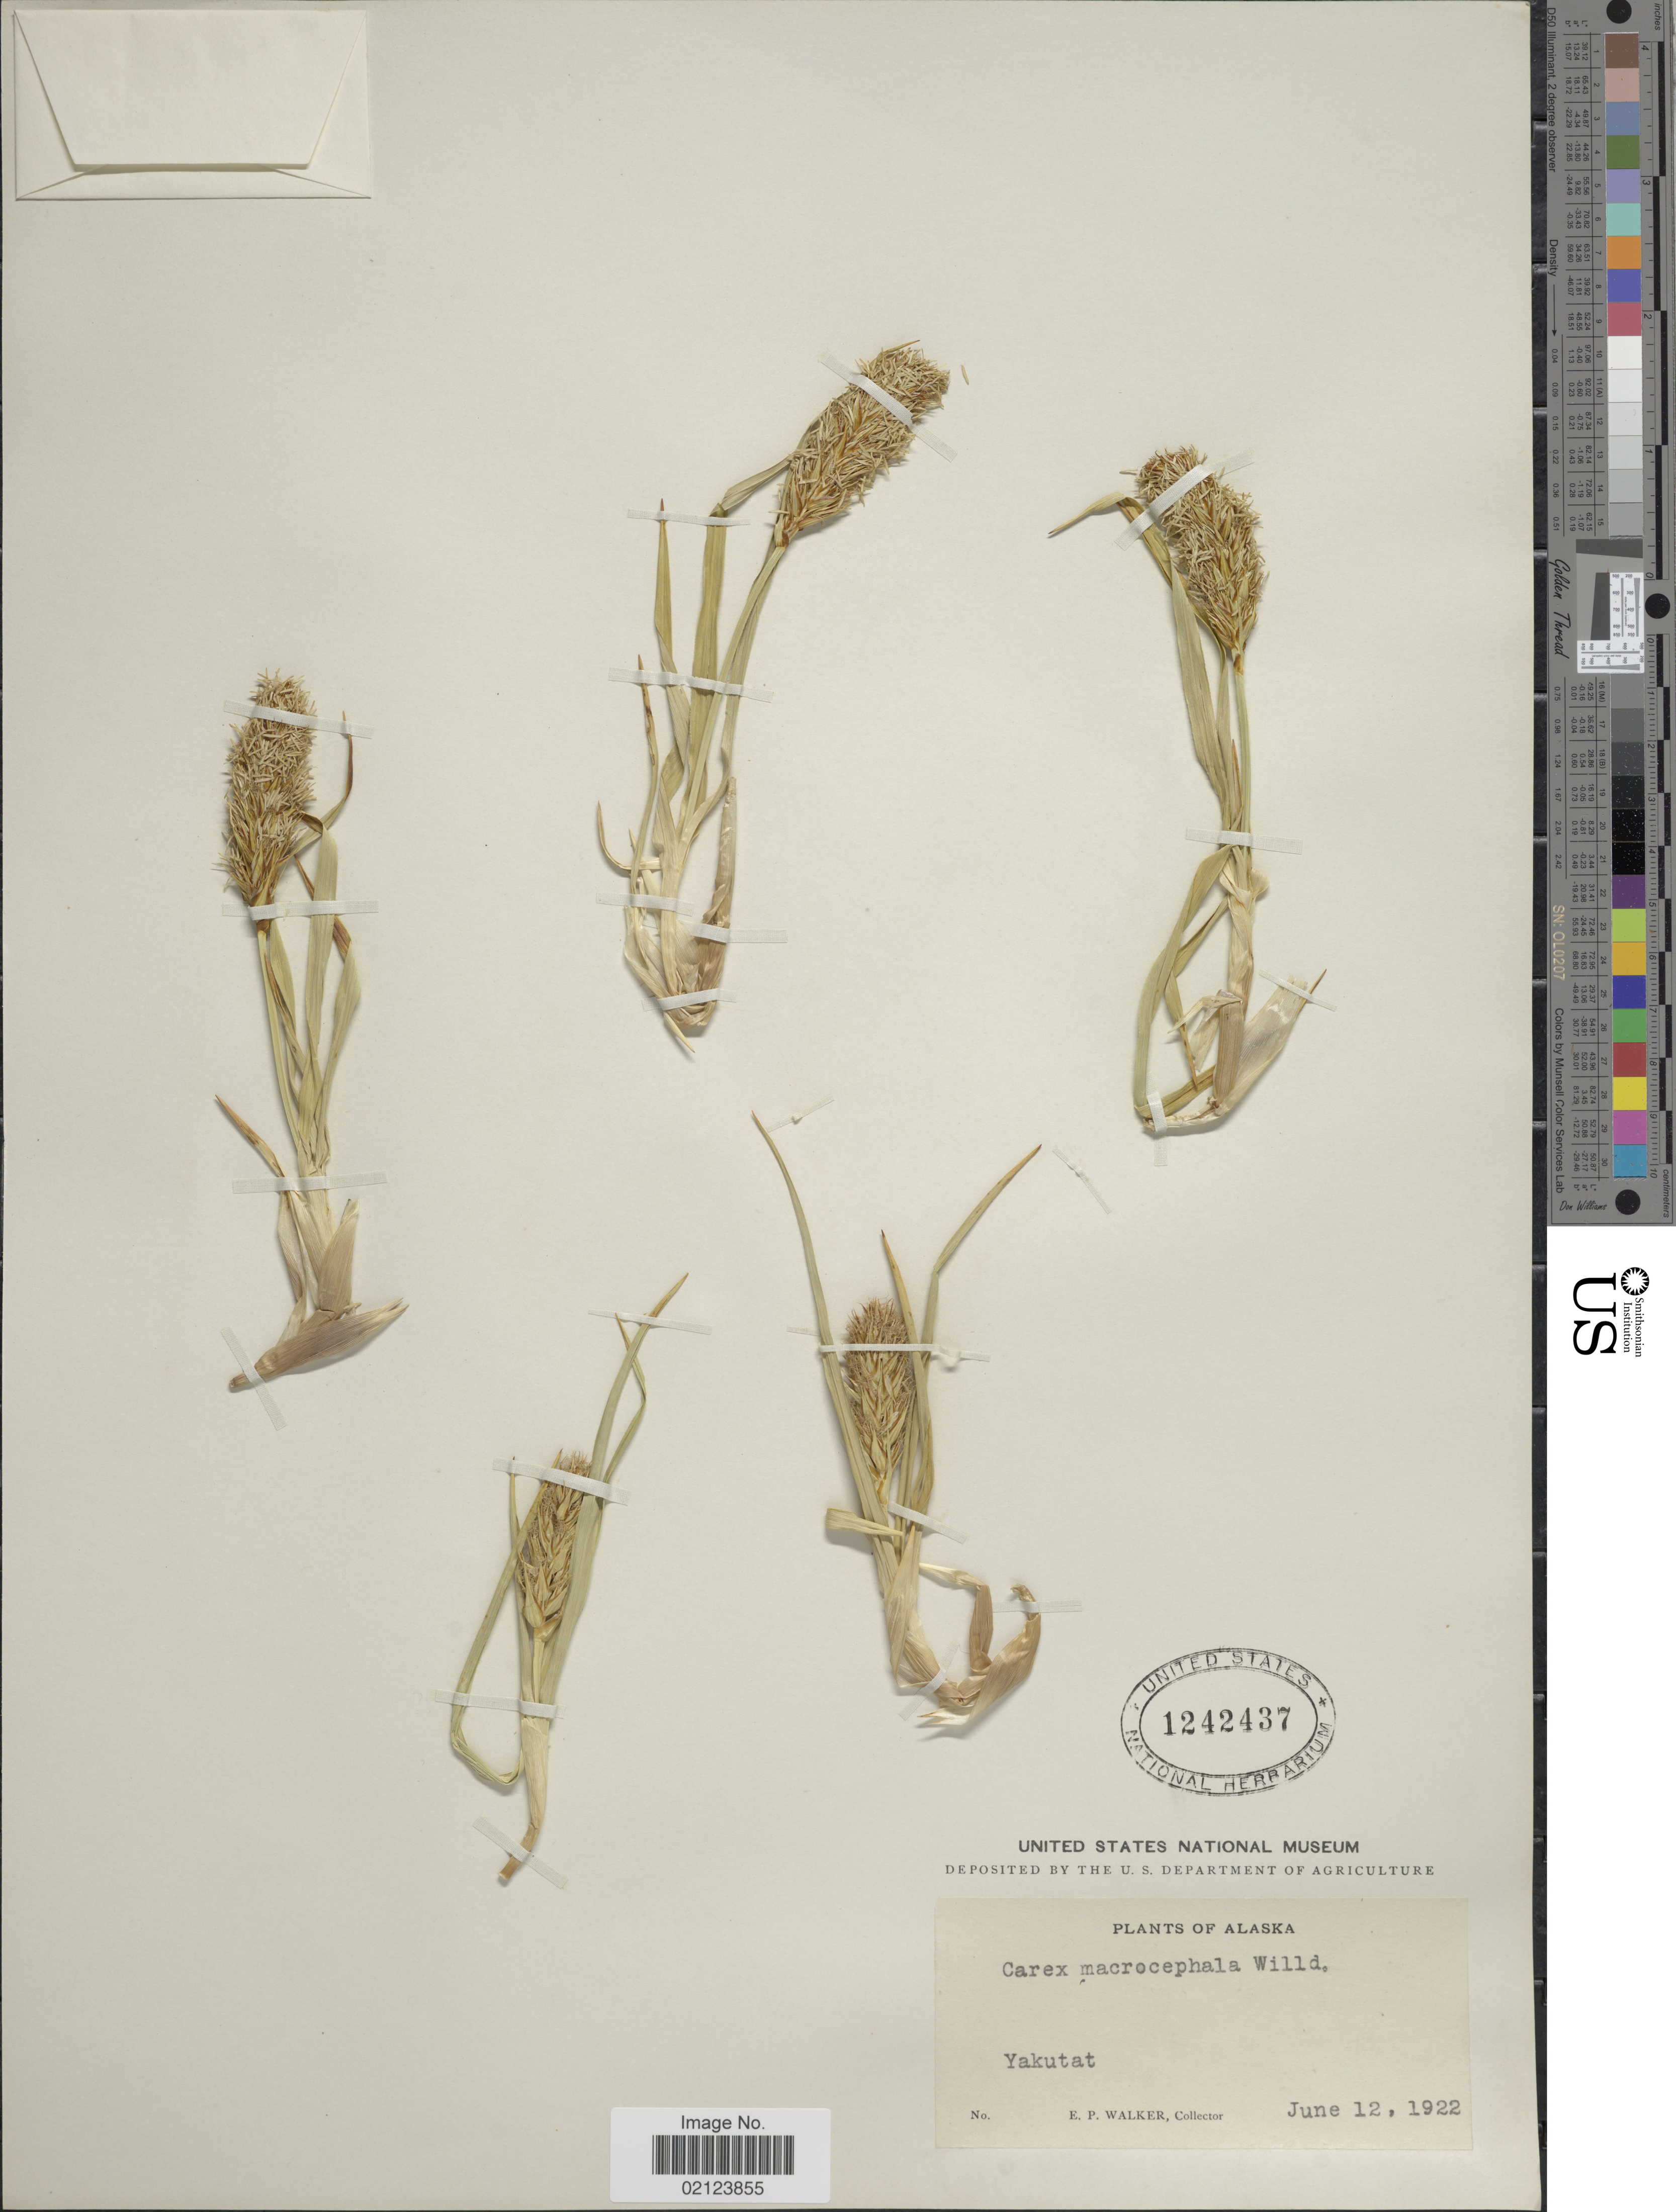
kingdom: Plantae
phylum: Tracheophyta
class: Liliopsida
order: Poales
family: Cyperaceae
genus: Carex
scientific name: Carex macrocephala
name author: Willd. ex Spreng.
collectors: E. P. Walker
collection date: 1922-06-12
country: United States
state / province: Alaska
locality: Yakutat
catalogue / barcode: US 1242437